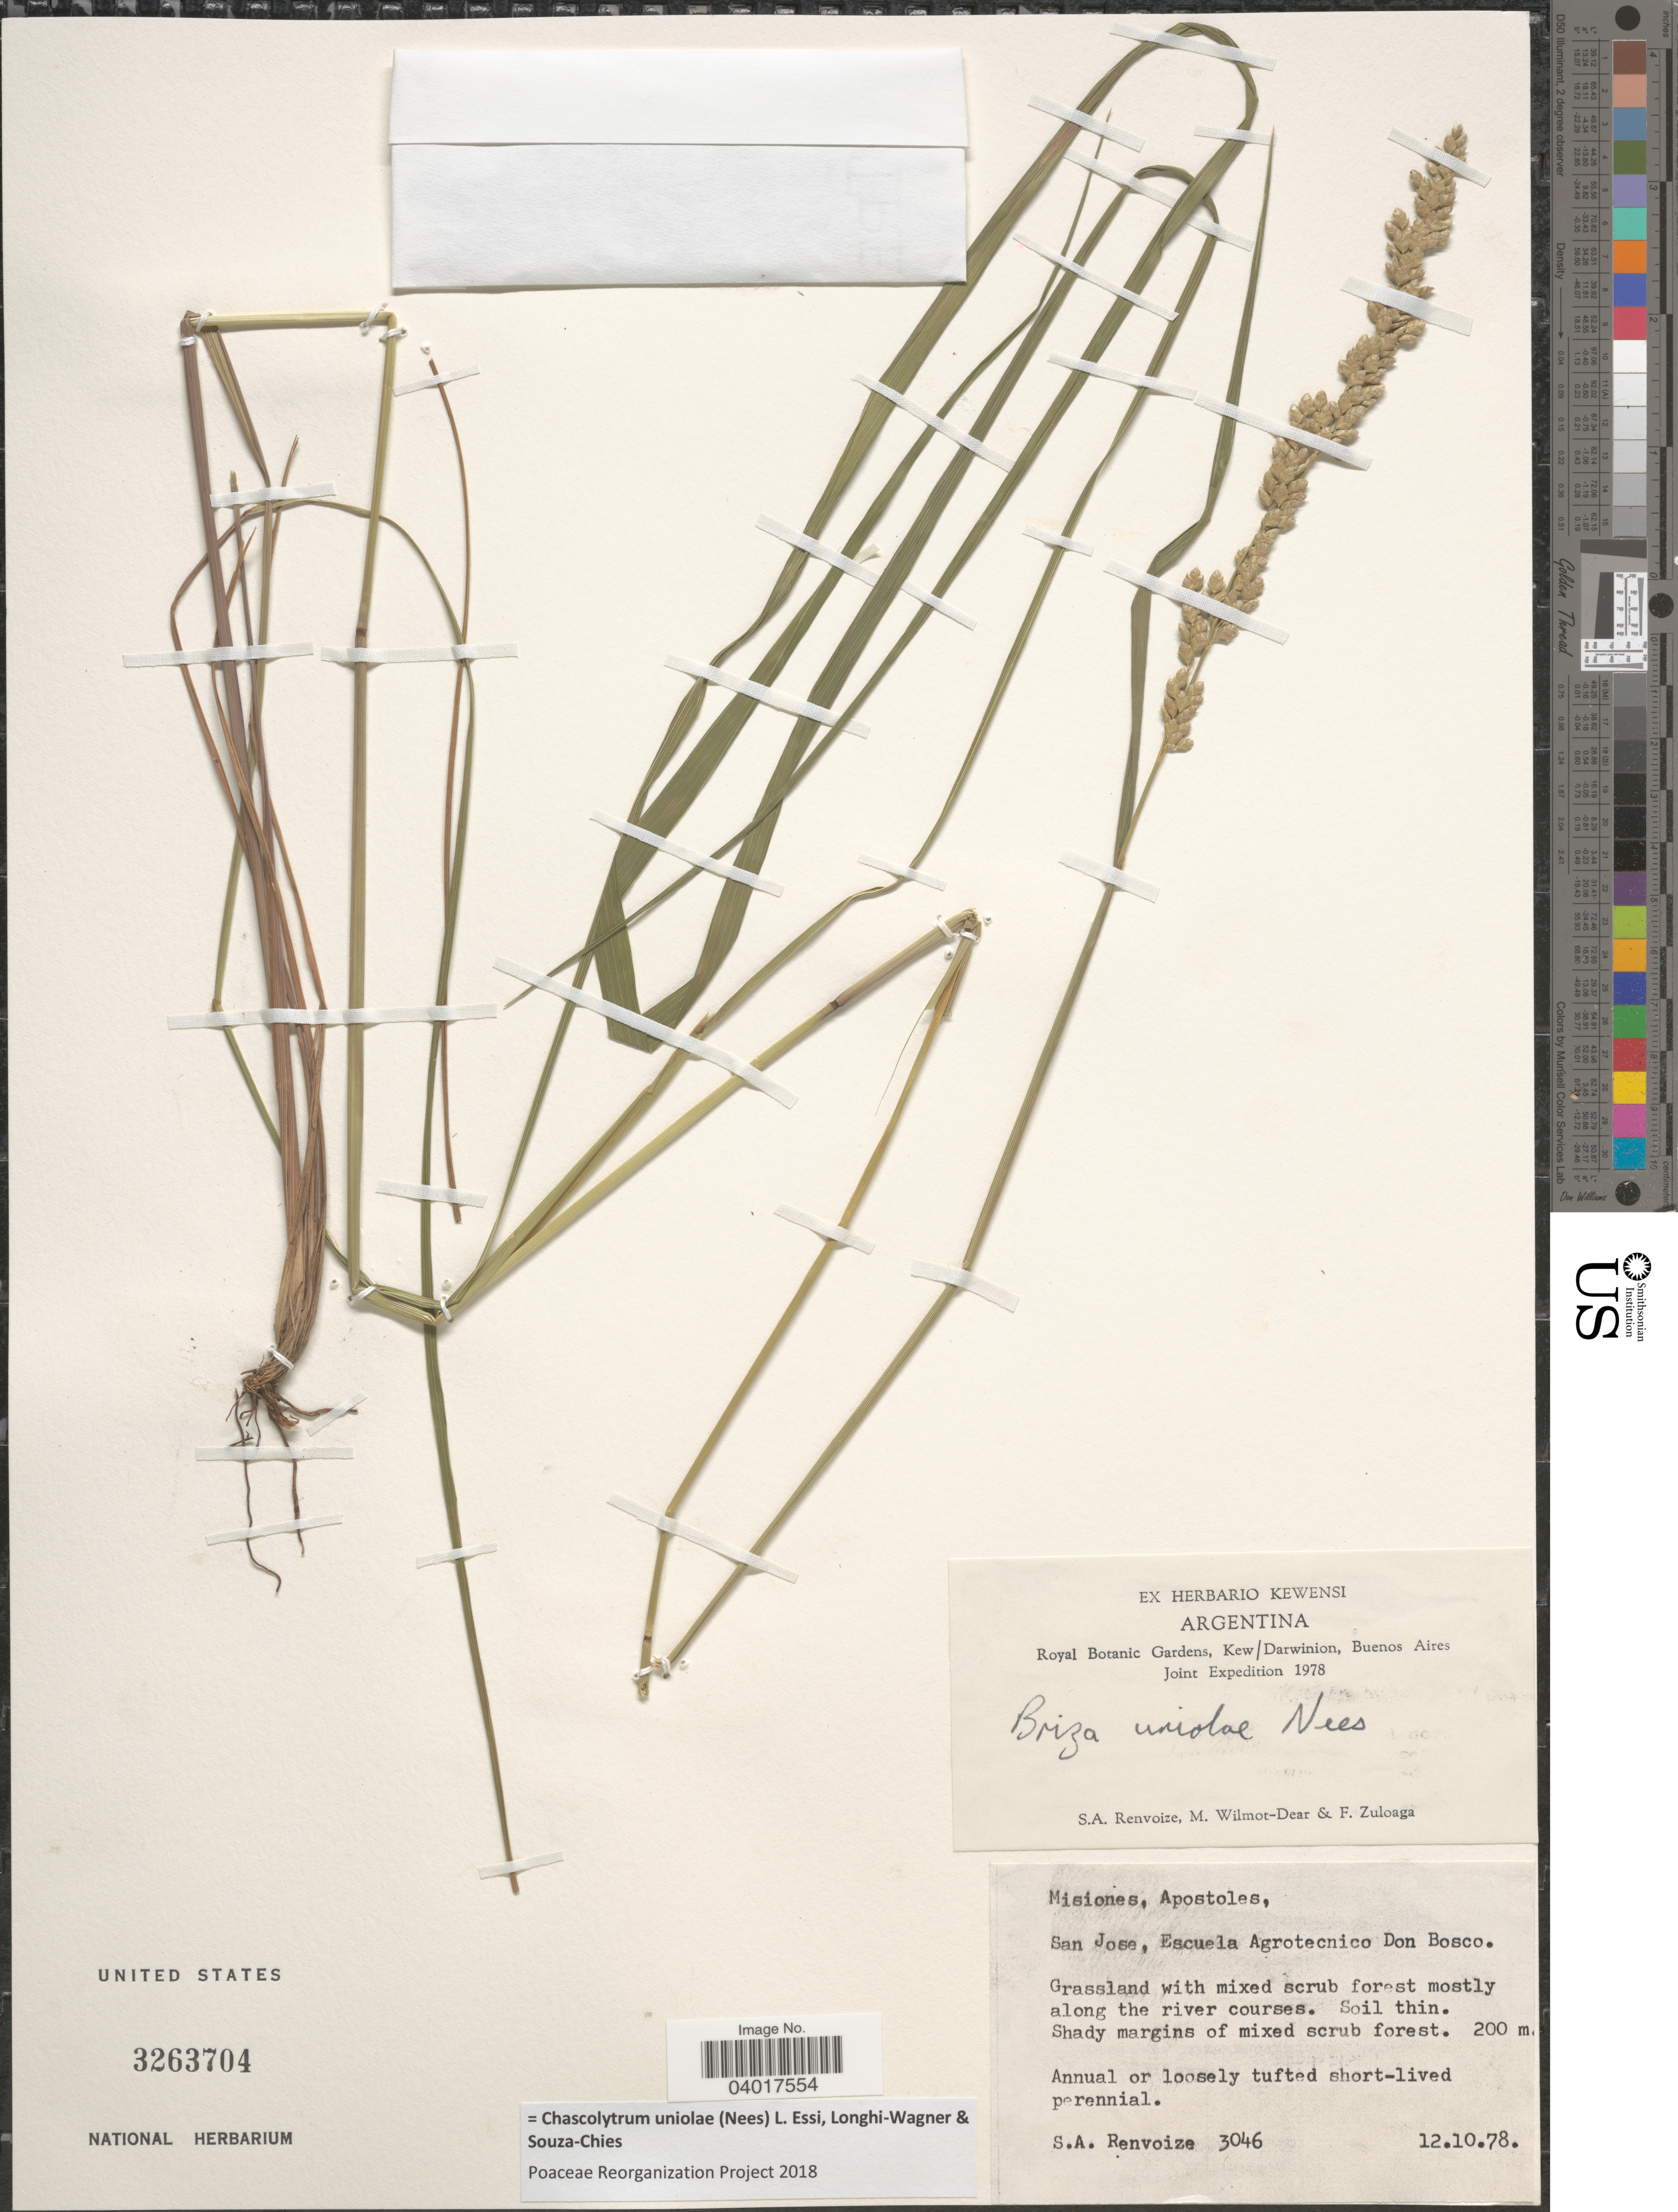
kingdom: Plantae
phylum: Tracheophyta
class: Liliopsida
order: Poales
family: Poaceae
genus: Chascolytrum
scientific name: Chascolytrum uniolae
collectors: S. A. Renvoize, M. Wilmot-Dear & F. Zuloaga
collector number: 3046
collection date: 1978-10-12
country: Argentina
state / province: Misiones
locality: Apostoles. San Jose, Escuela Agrotecnico Don Bosco.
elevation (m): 200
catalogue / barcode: US 3263704